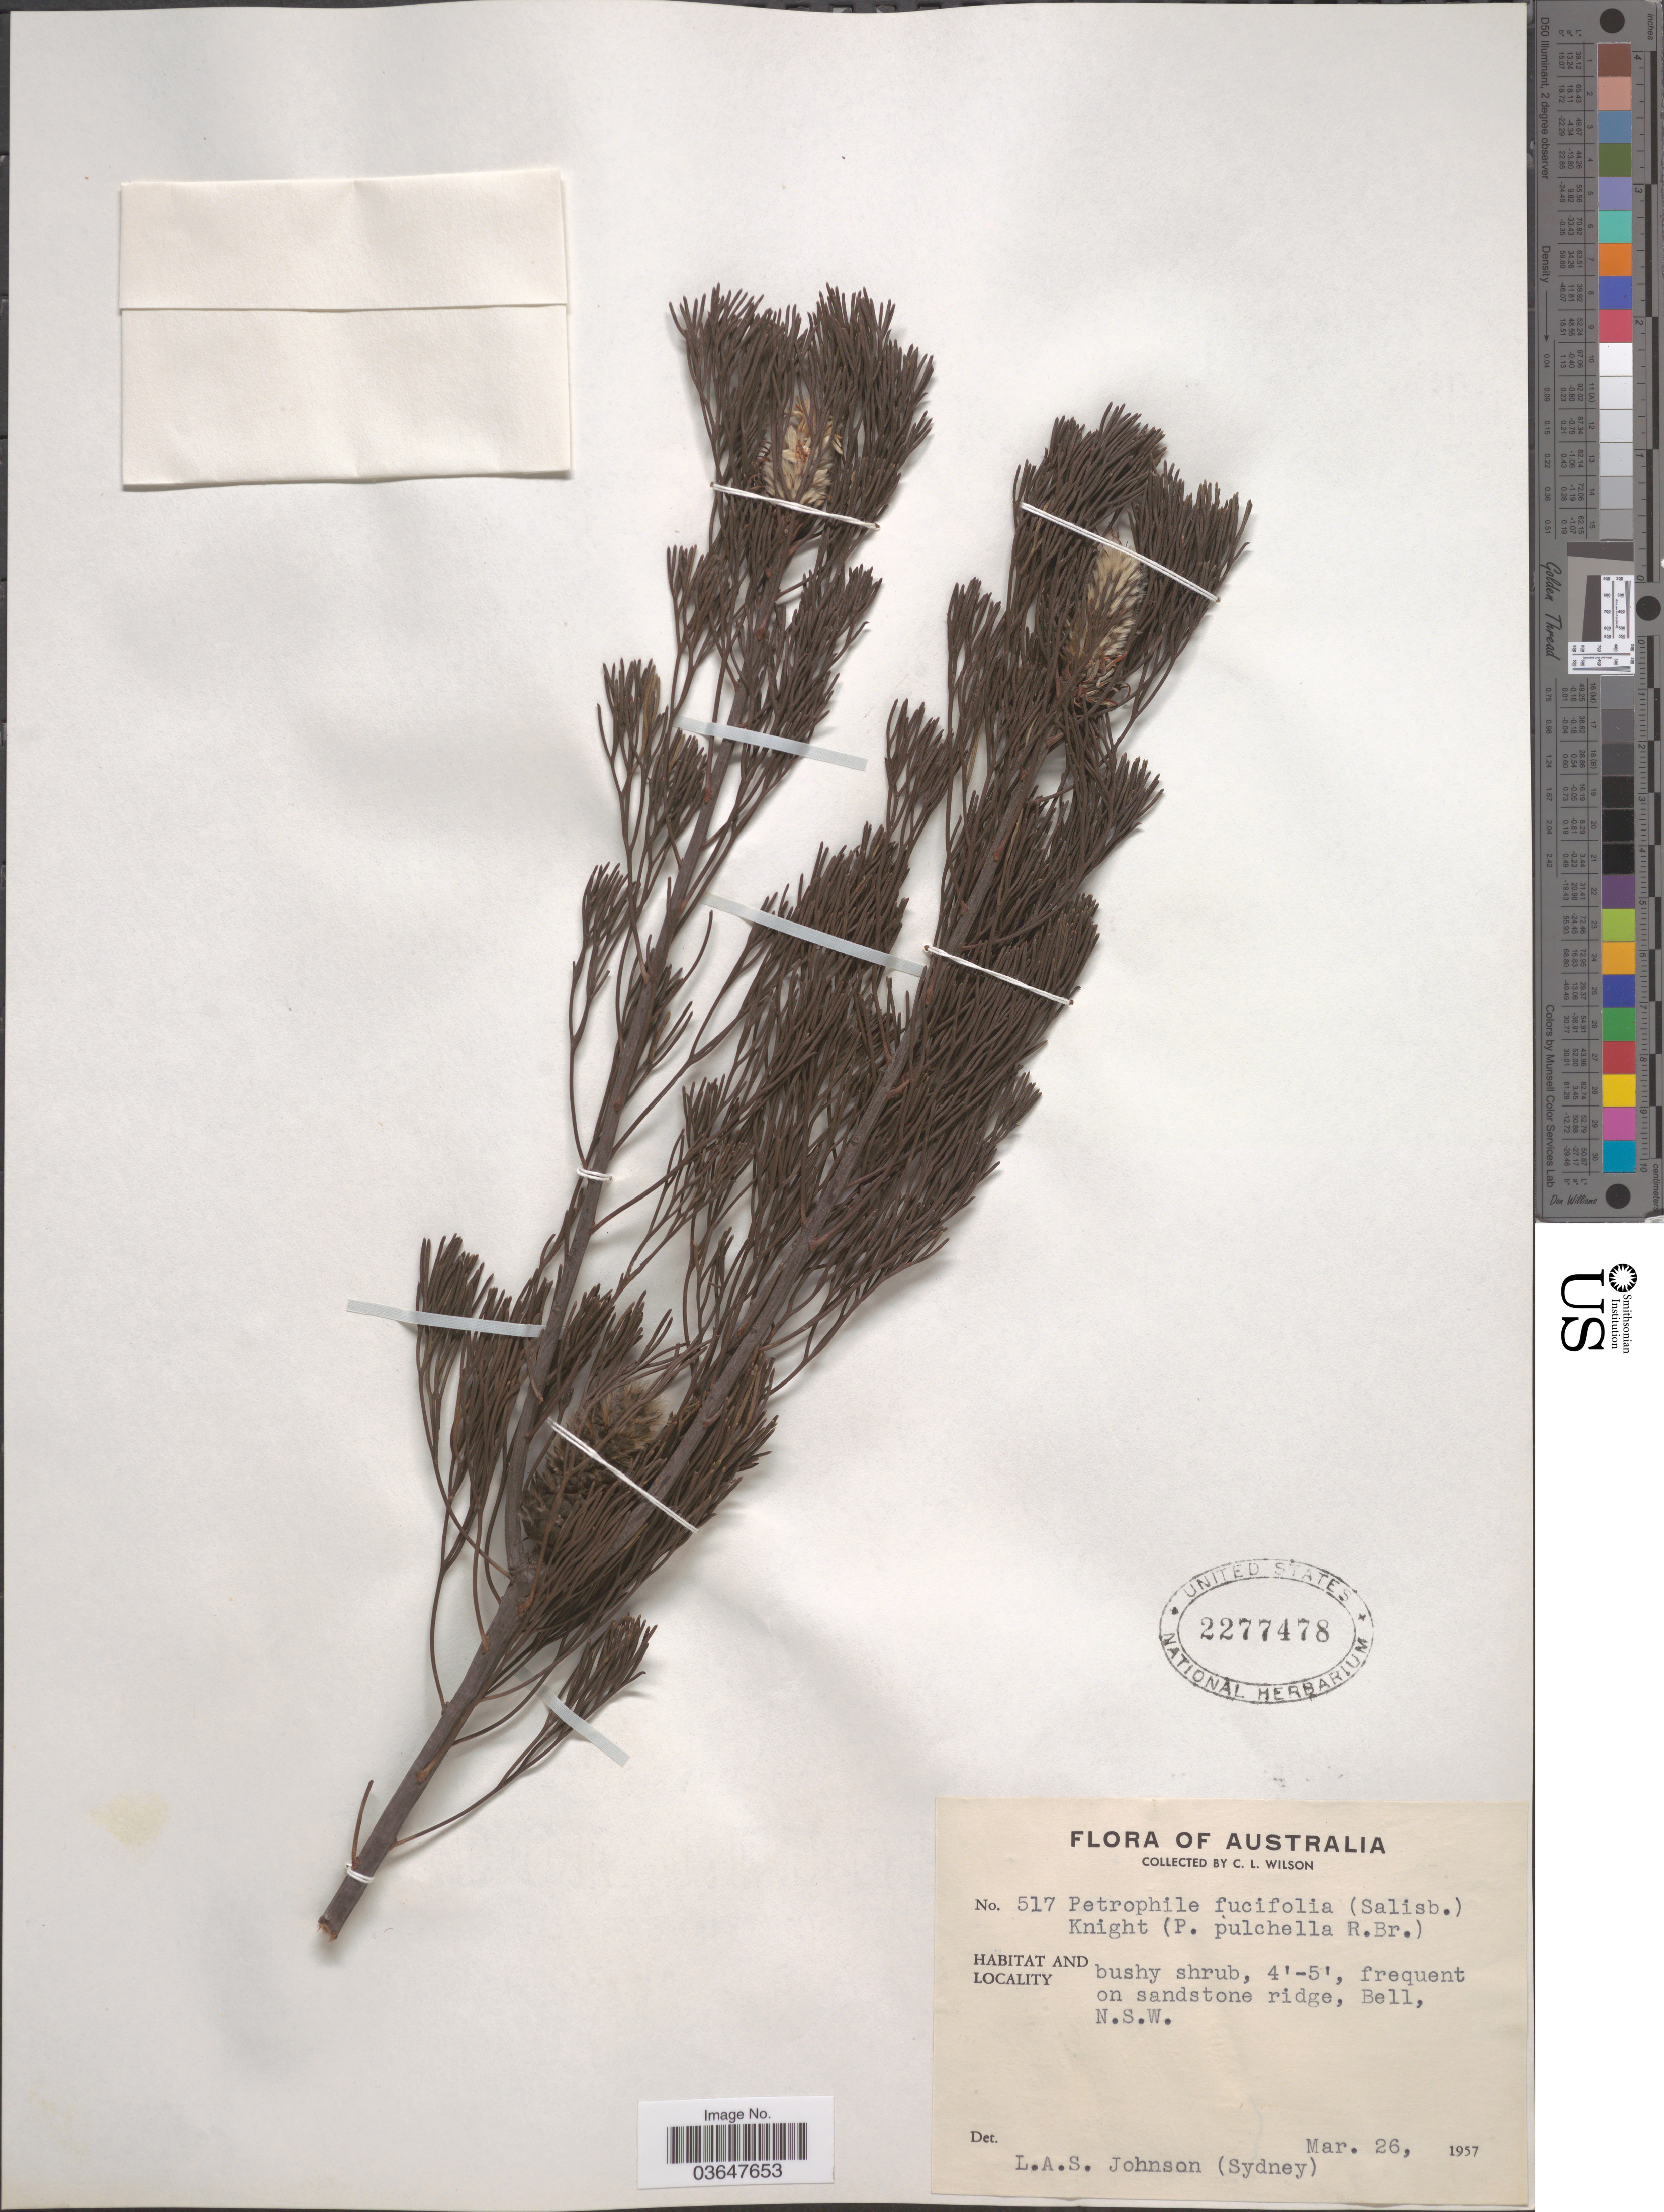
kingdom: Plantae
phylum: Tracheophyta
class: Magnoliopsida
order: Proteales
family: Proteaceae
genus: Petrophile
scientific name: Petrophile fucifolia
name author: Knight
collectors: C. L. Wilson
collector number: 517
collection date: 1957-03-26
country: Australia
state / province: New South Wales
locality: Frequent on sandstone ridge, Bell, N.S.W.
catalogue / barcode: US 2277478